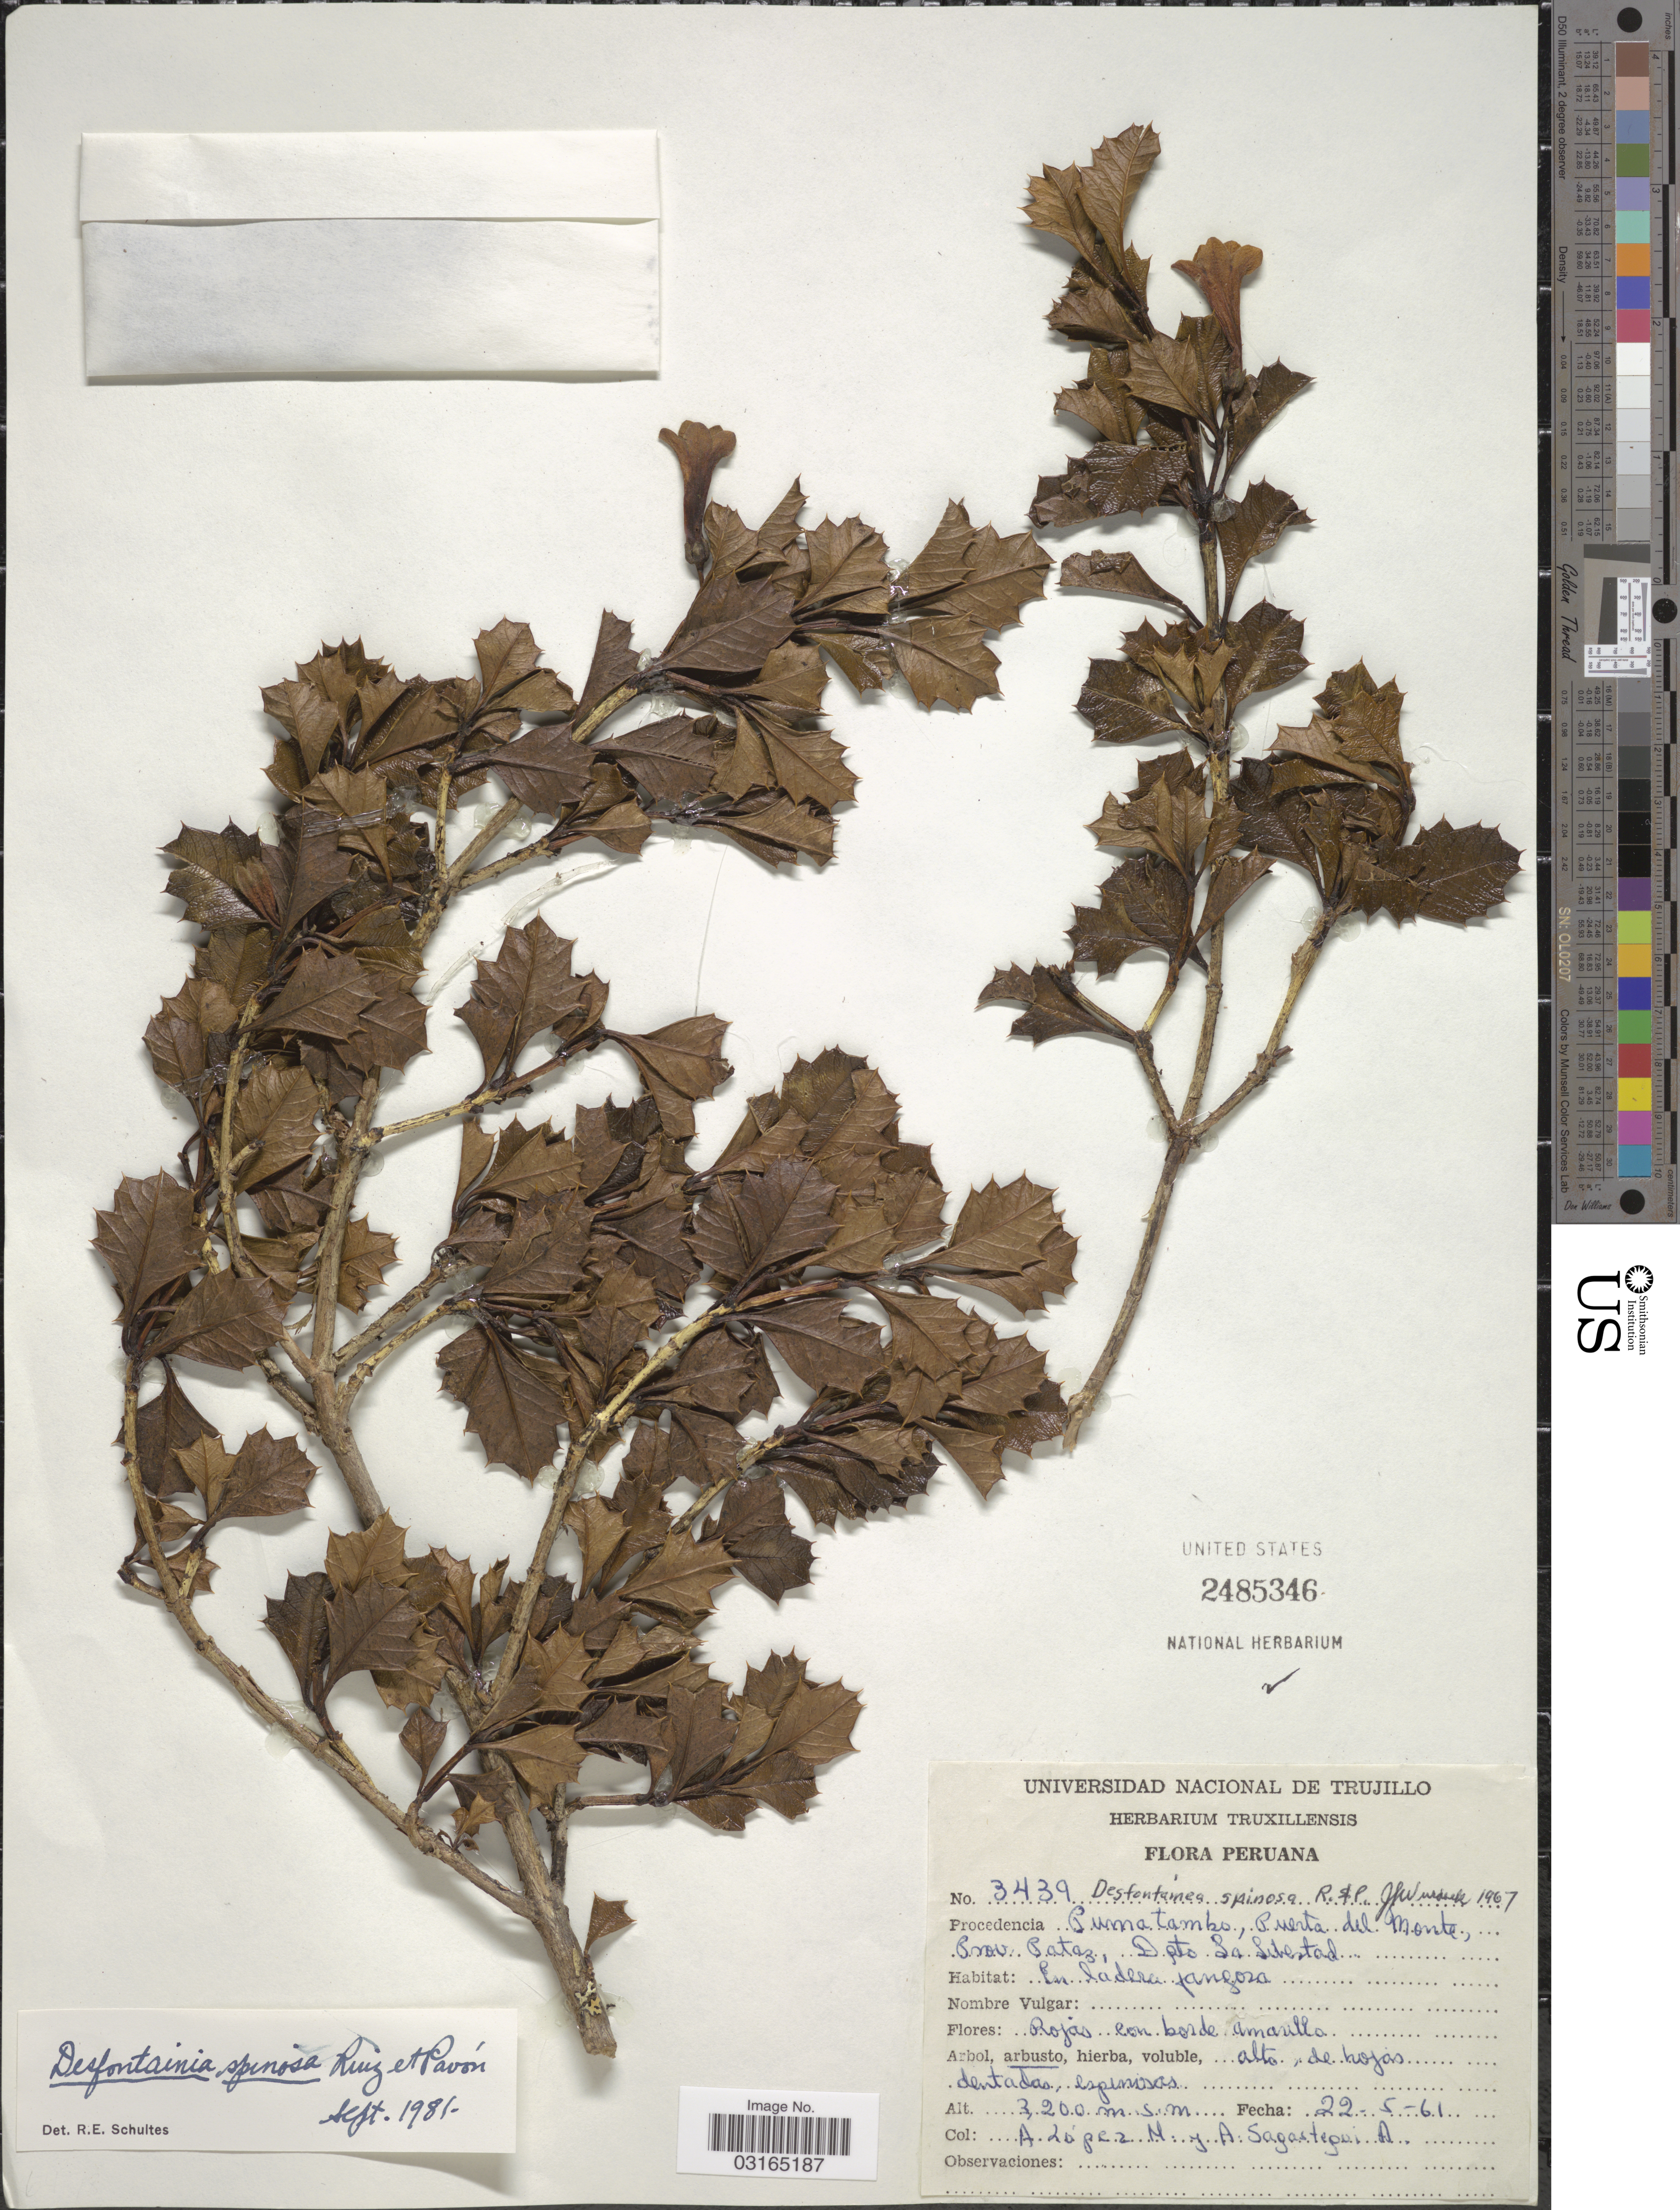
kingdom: Plantae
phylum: Tracheophyta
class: Magnoliopsida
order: Bruniales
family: Columelliaceae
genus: Desfontainia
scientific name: Desfontainia spinosa var. spinosa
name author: Ruiz & Pav.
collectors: A. López M. & A. Sagástegui A.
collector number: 3439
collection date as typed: Transcribed d/m/y: 22/5/61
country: Peru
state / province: La Libertad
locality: Procedencia Pumatambo, Puerta del Monte, Prov. Pataz, Dpto. La Libertad.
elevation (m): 3200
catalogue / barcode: US 2485346